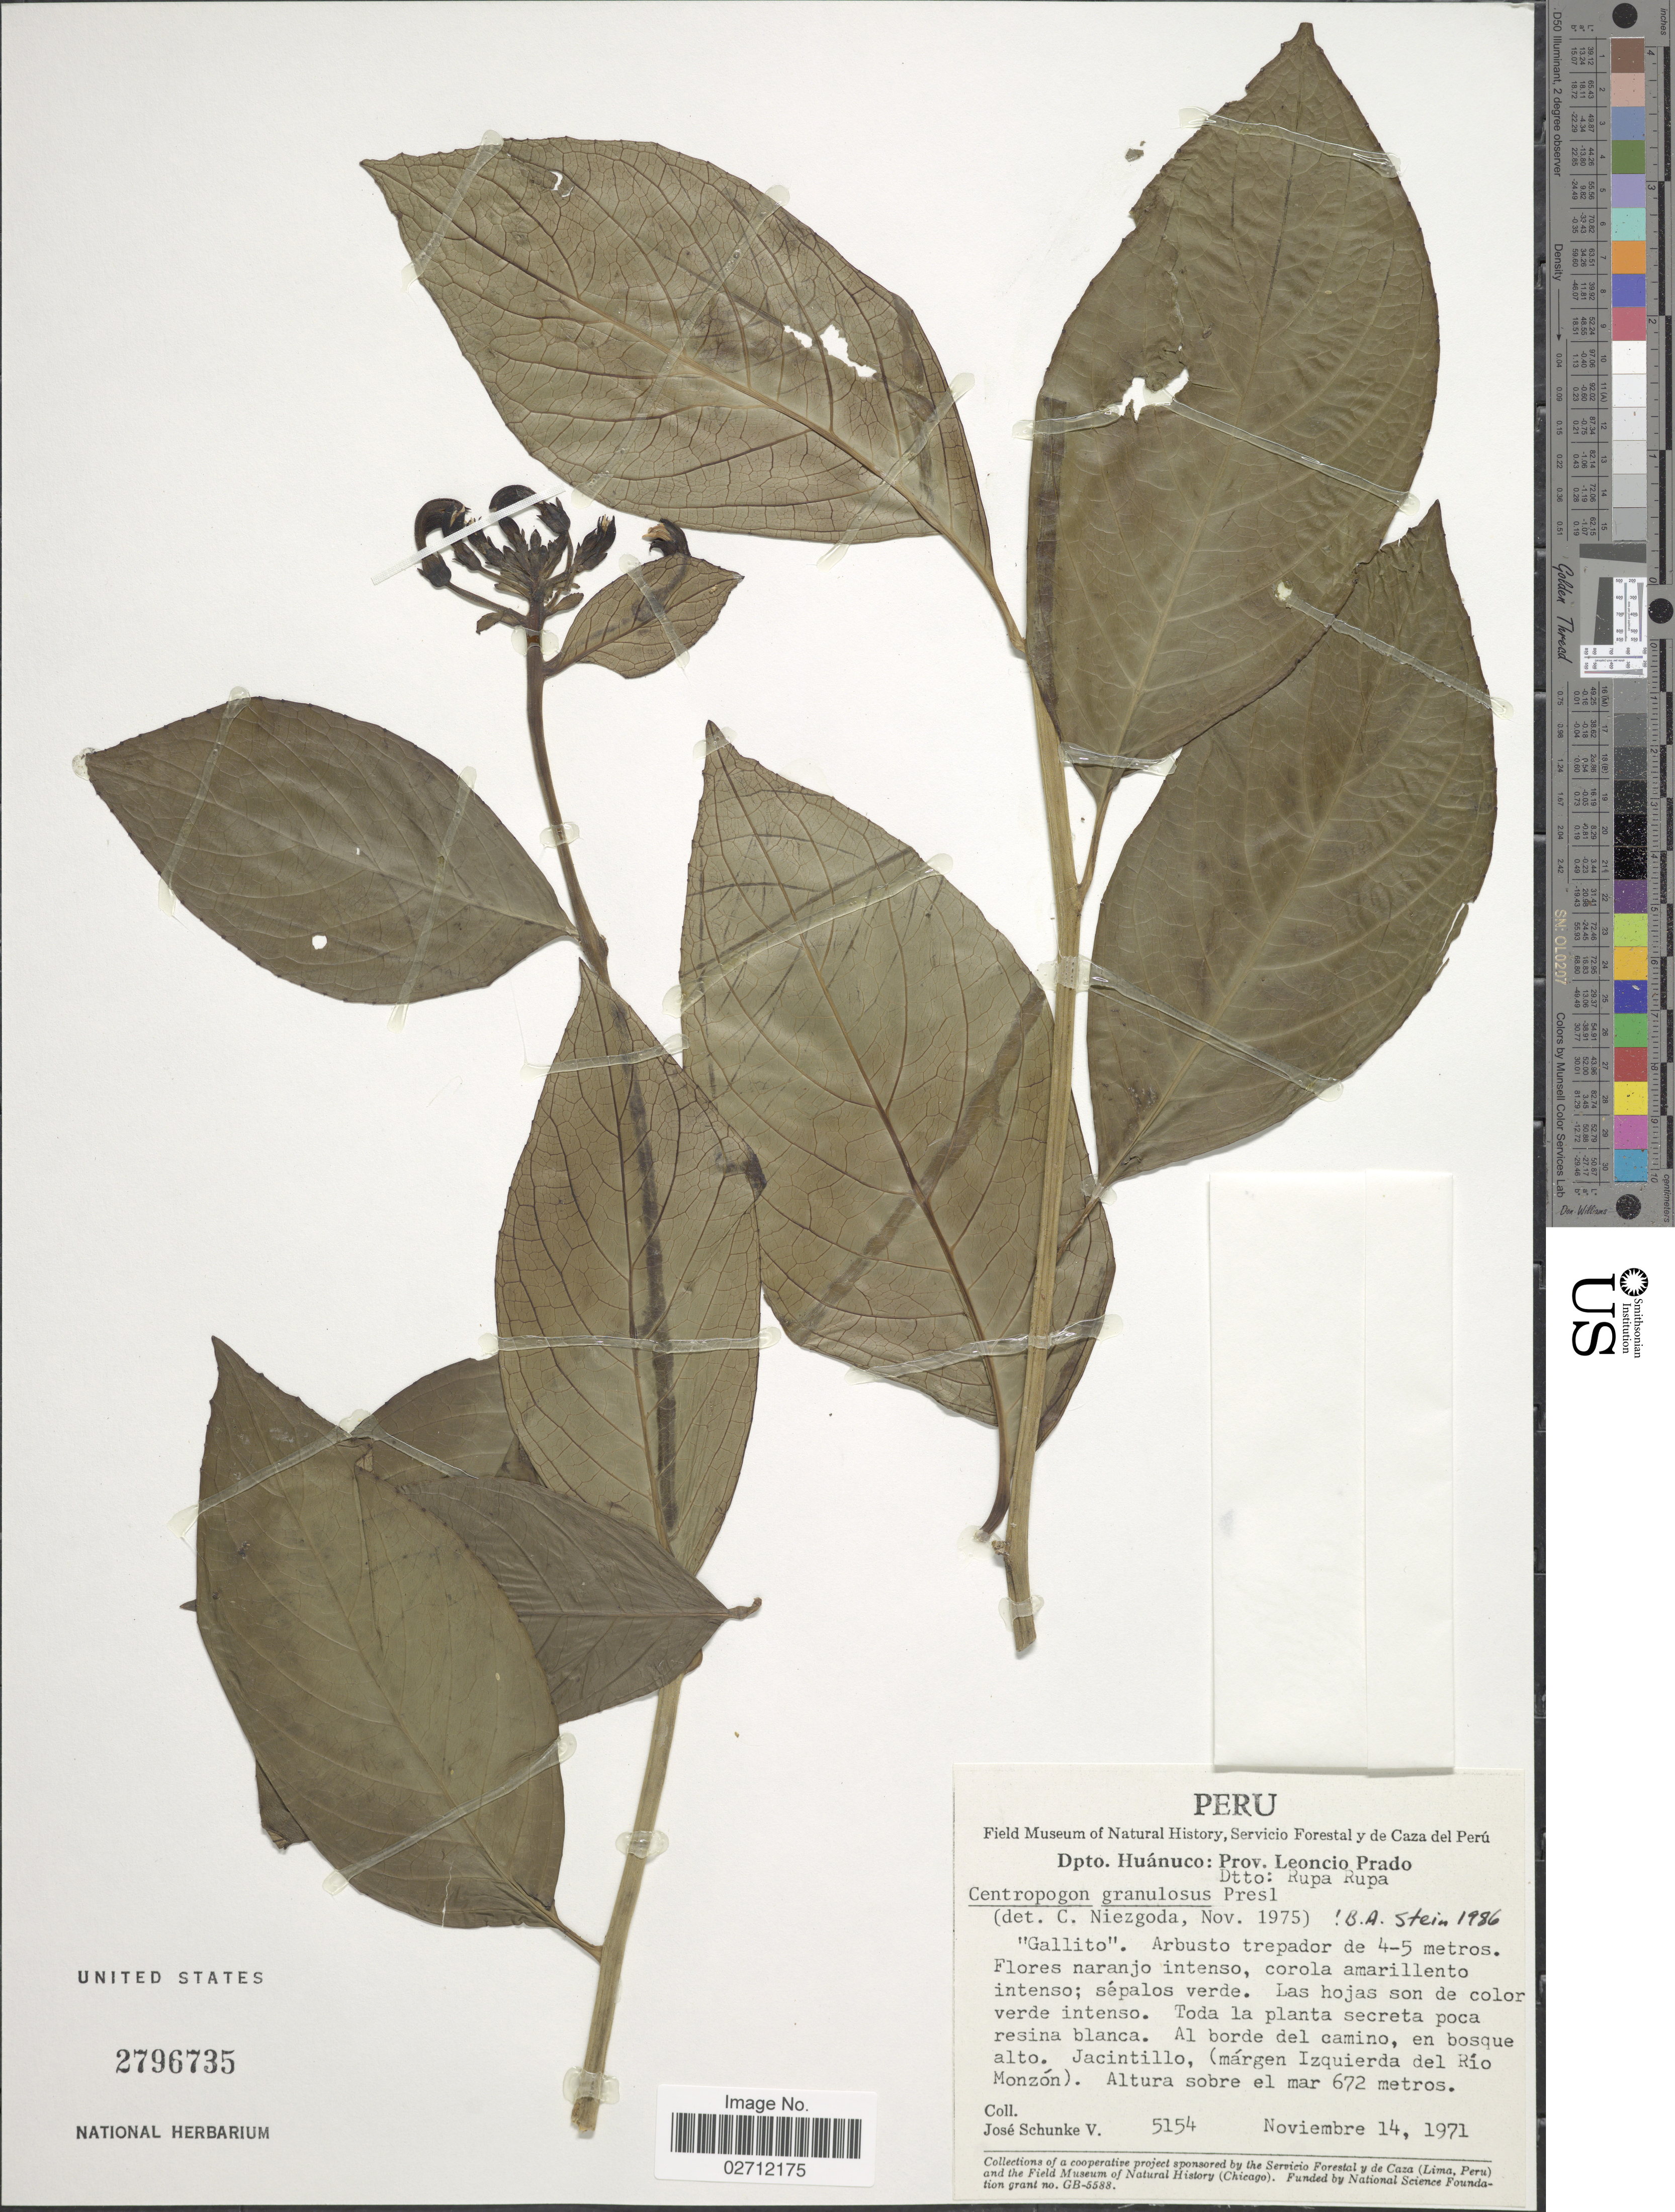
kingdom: Plantae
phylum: Tracheophyta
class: Magnoliopsida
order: Asterales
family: Campanulaceae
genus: Centropogon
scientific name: Centropogon granulosus subsp. granulosus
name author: C. Presl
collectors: J. Schunke Vigo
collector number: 5154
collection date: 1971-11-14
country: Peru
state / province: Huánuco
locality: Prov. Leoncio Prado, Dtto: Rupa Rupa, al borde del camino, en bosque alto. Jacintillo, (margen Izquierda del Rio Monzon).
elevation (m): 672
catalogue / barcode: US 2796735